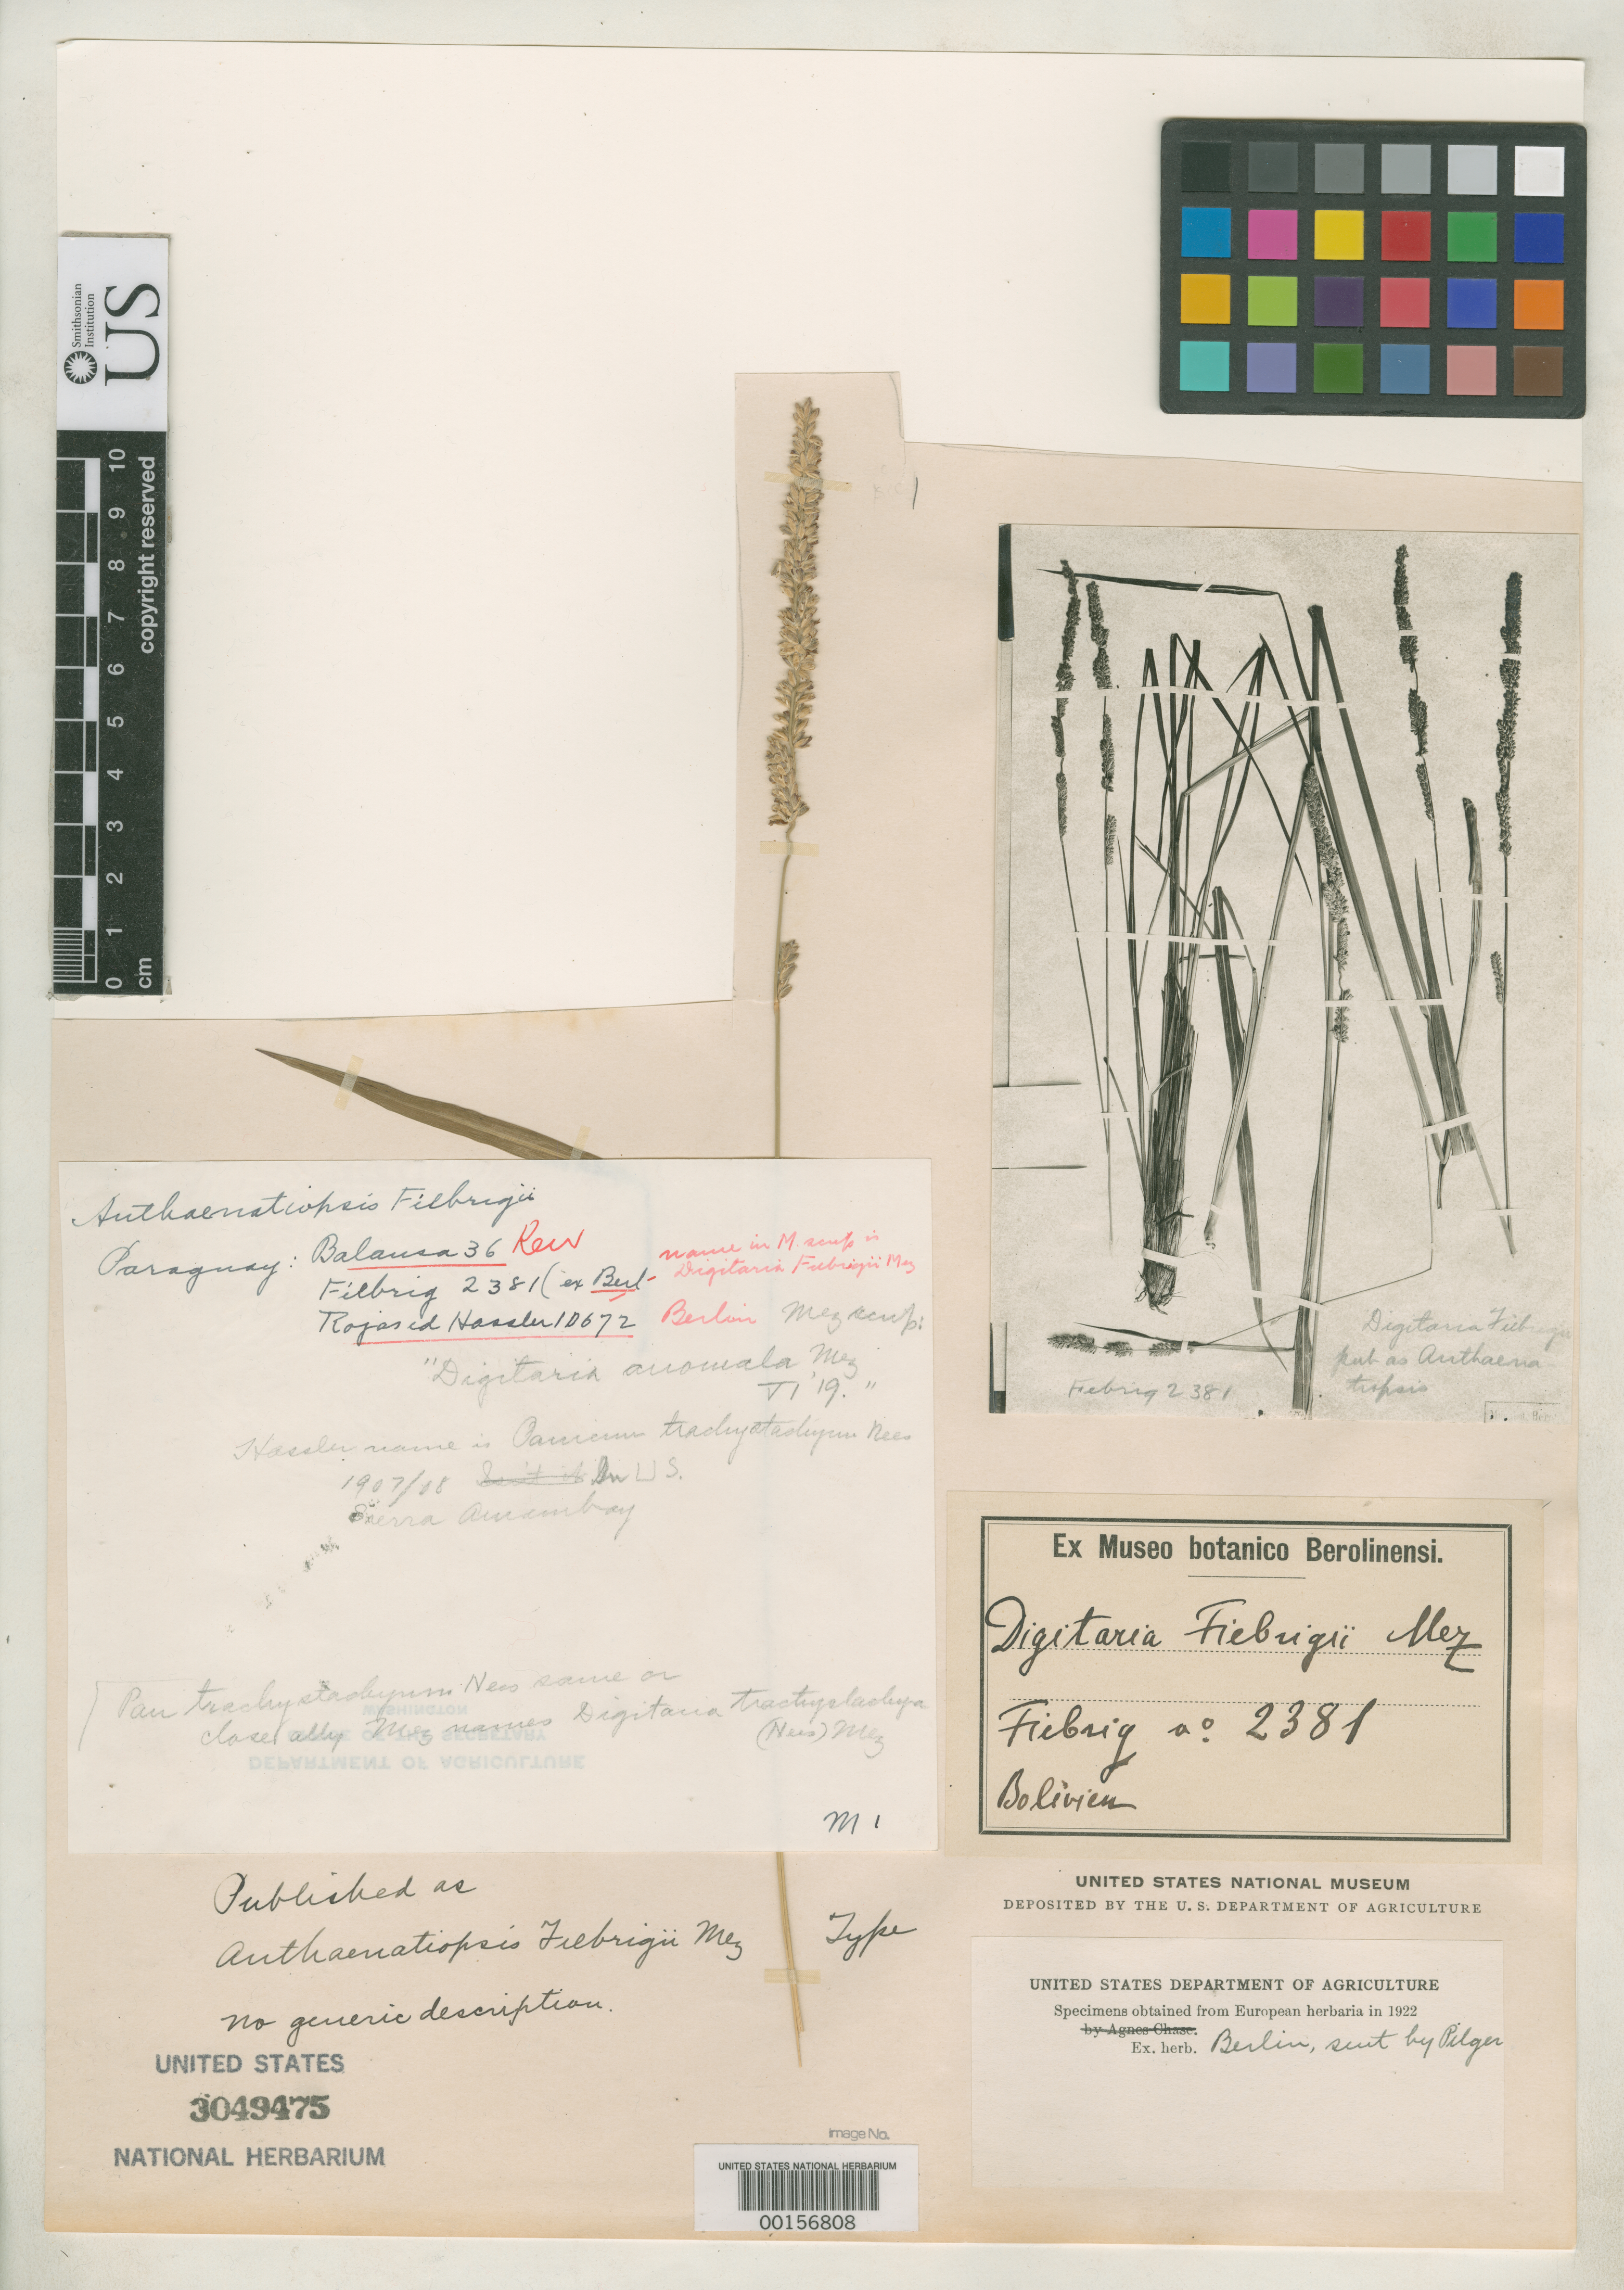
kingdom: Plantae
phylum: Tracheophyta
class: Liliopsida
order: Poales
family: Poaceae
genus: Anthaenantiopsis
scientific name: Anthaenantiopsis fiebrigii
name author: Parodi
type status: Isolectotype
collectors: K. Fiebrig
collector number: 2381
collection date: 1903-12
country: Bolivia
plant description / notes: Originally published as Anthaenatiopsis fiebrigii Mez with 3 syntypes cited, Bot. Jahrb. Syst. 56 (Beibl. 125): 11 (1921) but nom. illeg., genus not described; see Morrone et al., Syst. Bot. 18: 434-453 (1993).; Fragmentary material of type specimen ex herb. Berlin. Contains culm with infl. and laef and photo of plants.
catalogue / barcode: US 3049475